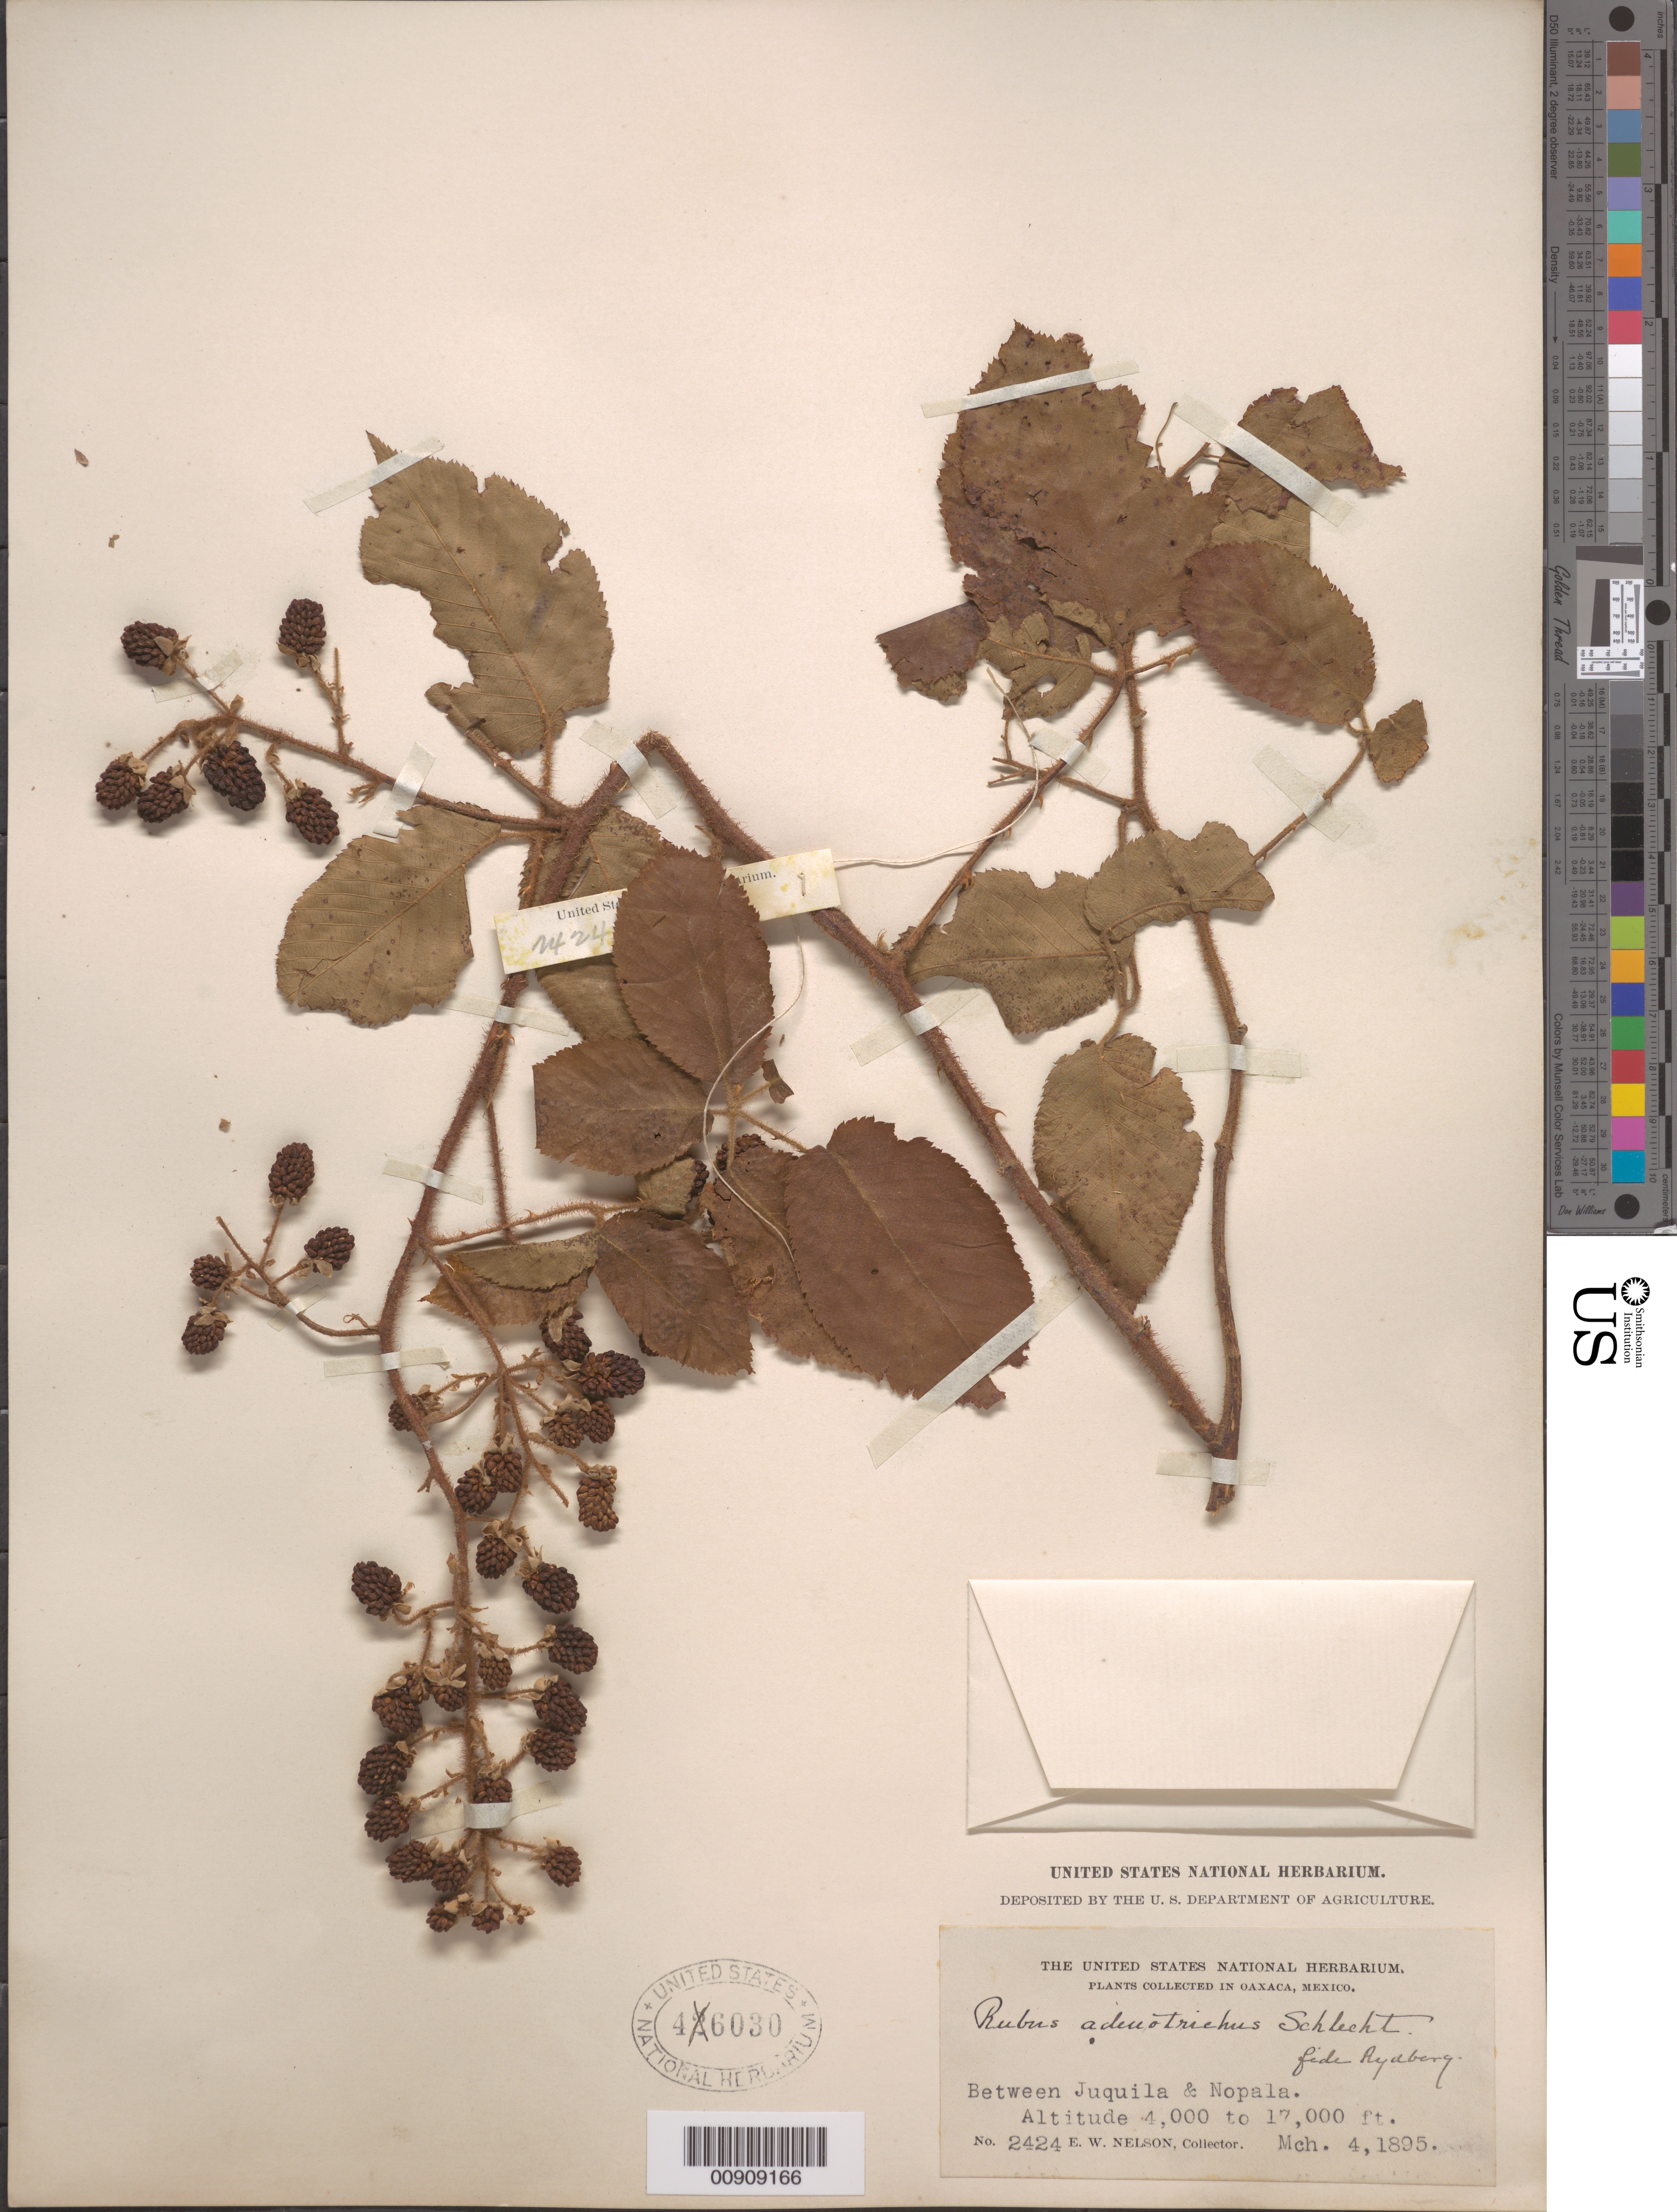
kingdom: Plantae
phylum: Tracheophyta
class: Magnoliopsida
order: Rosales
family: Rosaceae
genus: Rubus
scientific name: Rubus adenotrichos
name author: Schltdl.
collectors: E. W. Nelson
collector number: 2424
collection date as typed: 04 Mar 1895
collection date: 1895-03-04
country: Mexico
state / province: Oaxaca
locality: Oaxaca: Between Juquila & Nopala.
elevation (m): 1219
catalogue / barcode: US 46030